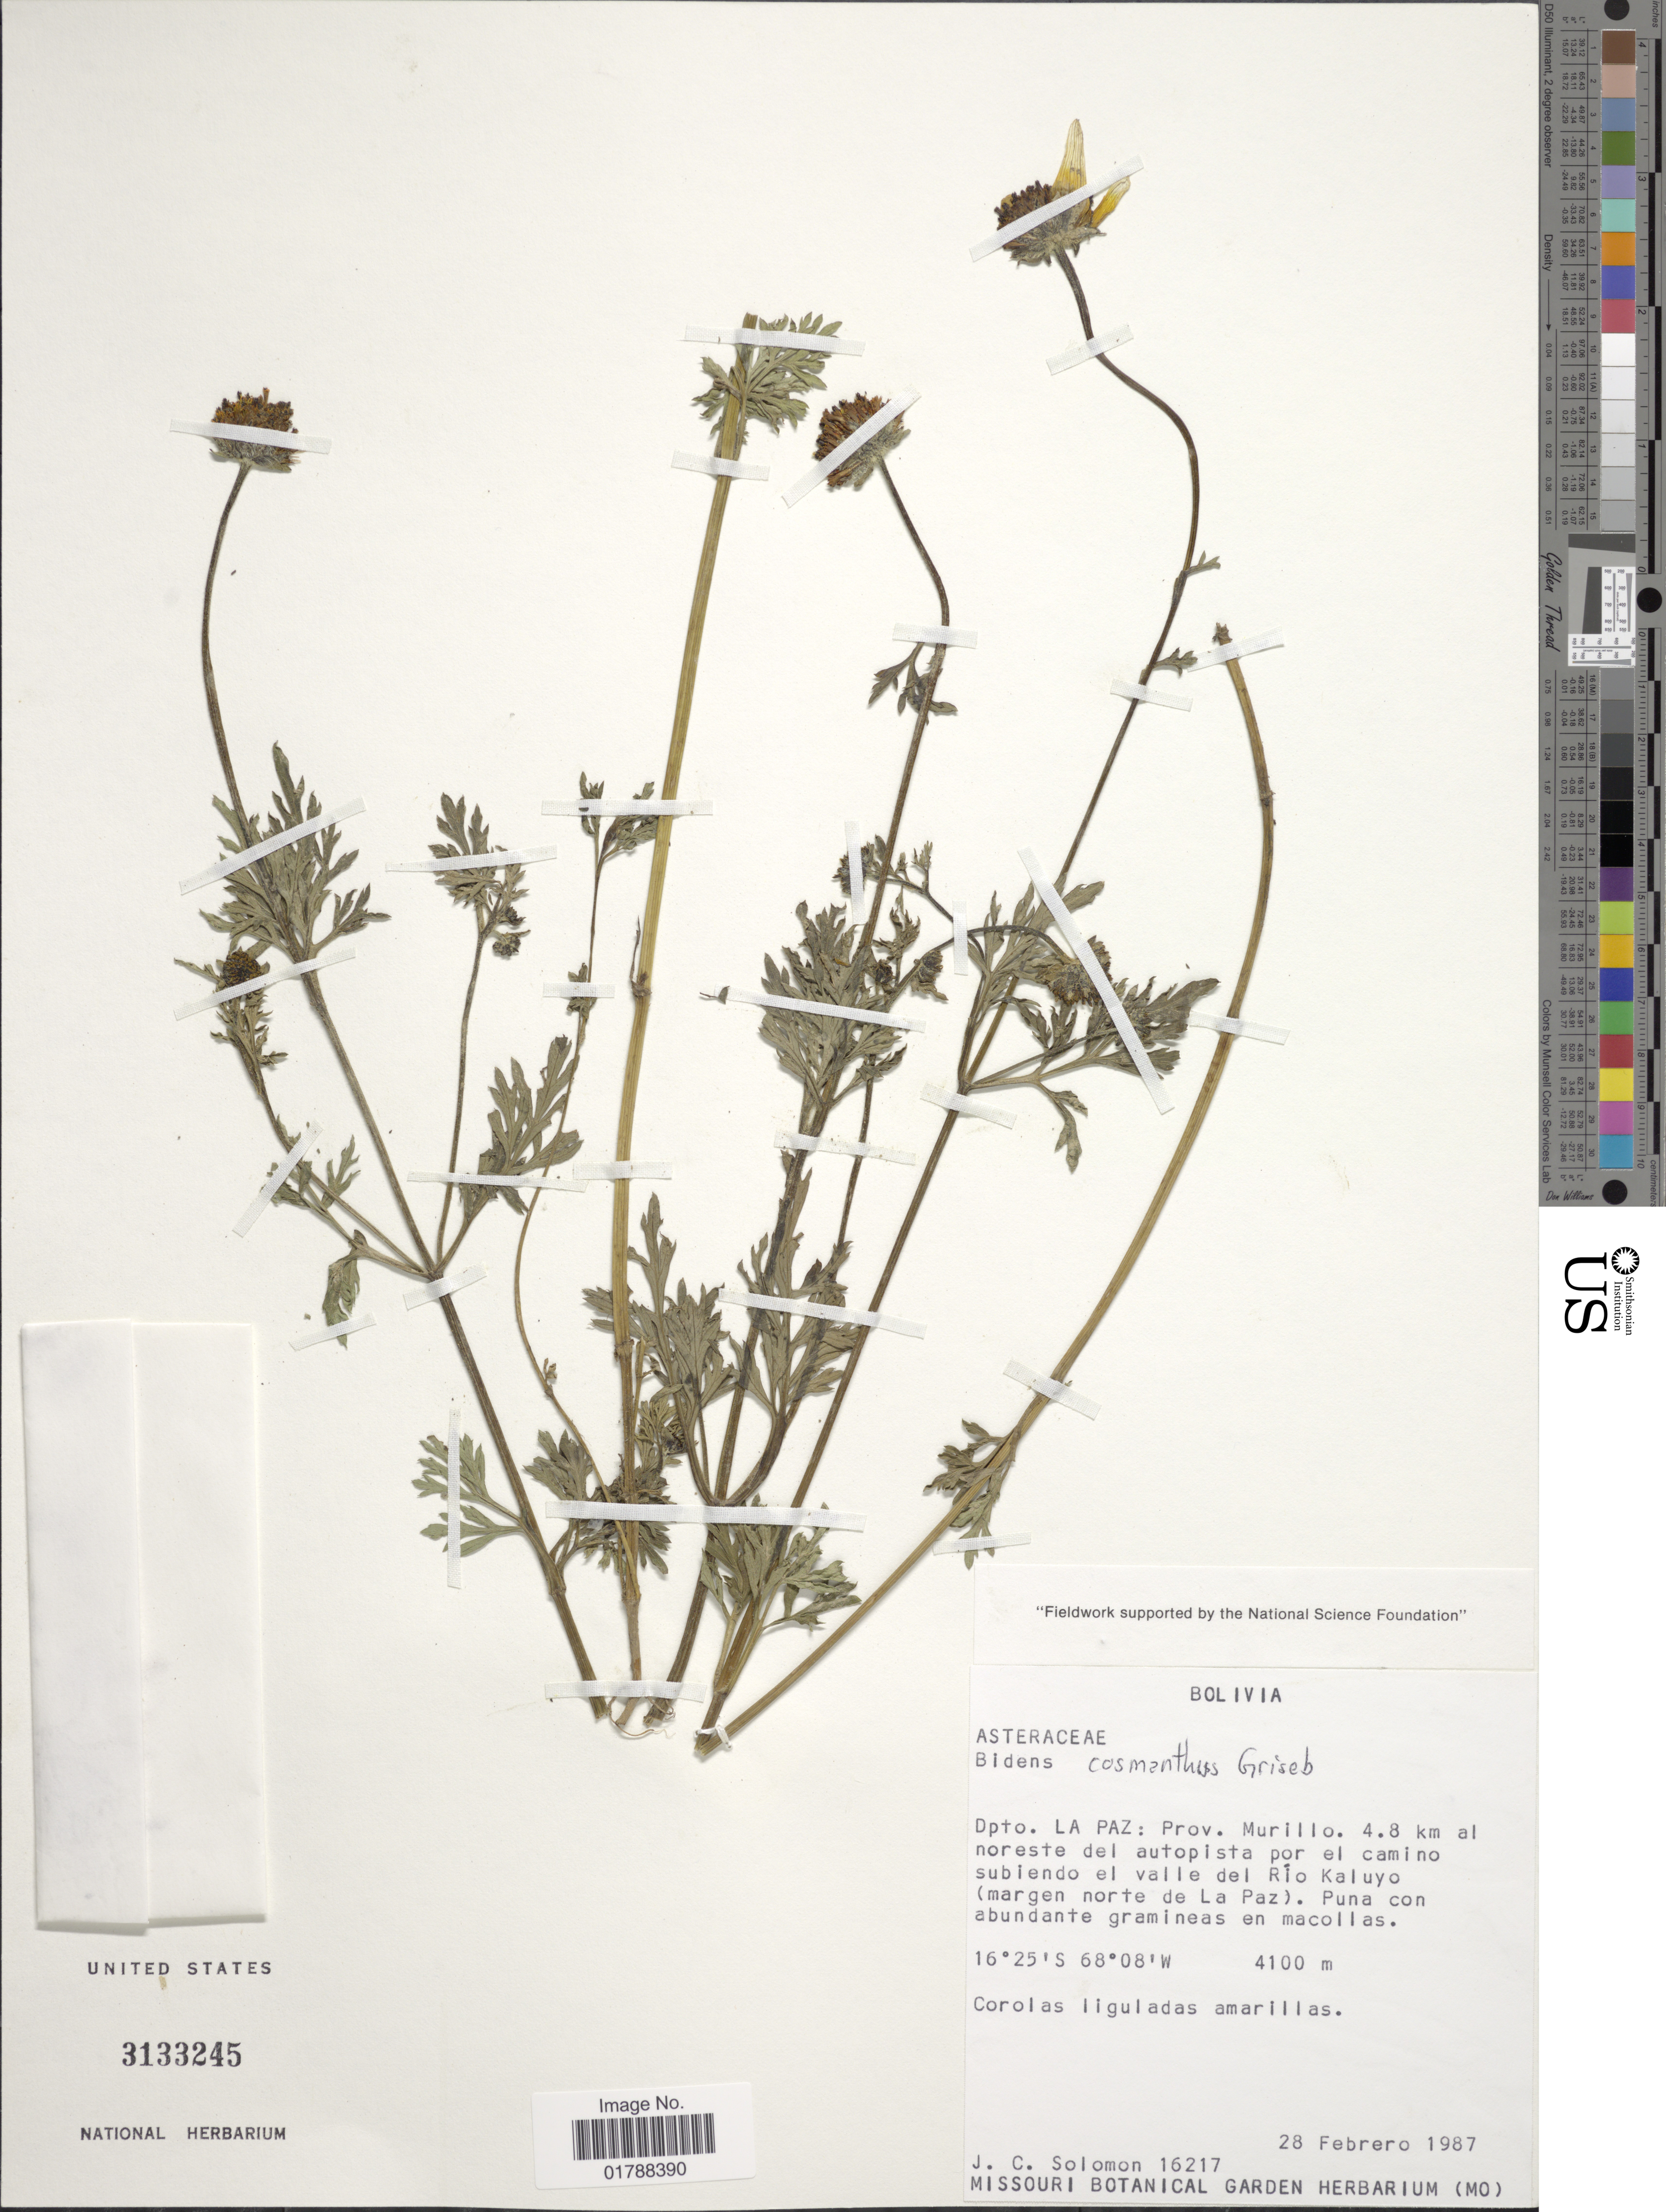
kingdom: Plantae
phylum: Tracheophyta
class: Magnoliopsida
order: Asterales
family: Asteraceae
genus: Bidens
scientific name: Bidens cosmantha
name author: Griseb.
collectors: J. C. Solomon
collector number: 16217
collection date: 1987-02-28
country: Bolivia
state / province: La Paz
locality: Prov. Murillo. 4.8 km al noreste del autopista por el camino subiendo el valle del Río Kaluyo (margen norte de La Paz)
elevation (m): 4100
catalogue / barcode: US 3133245